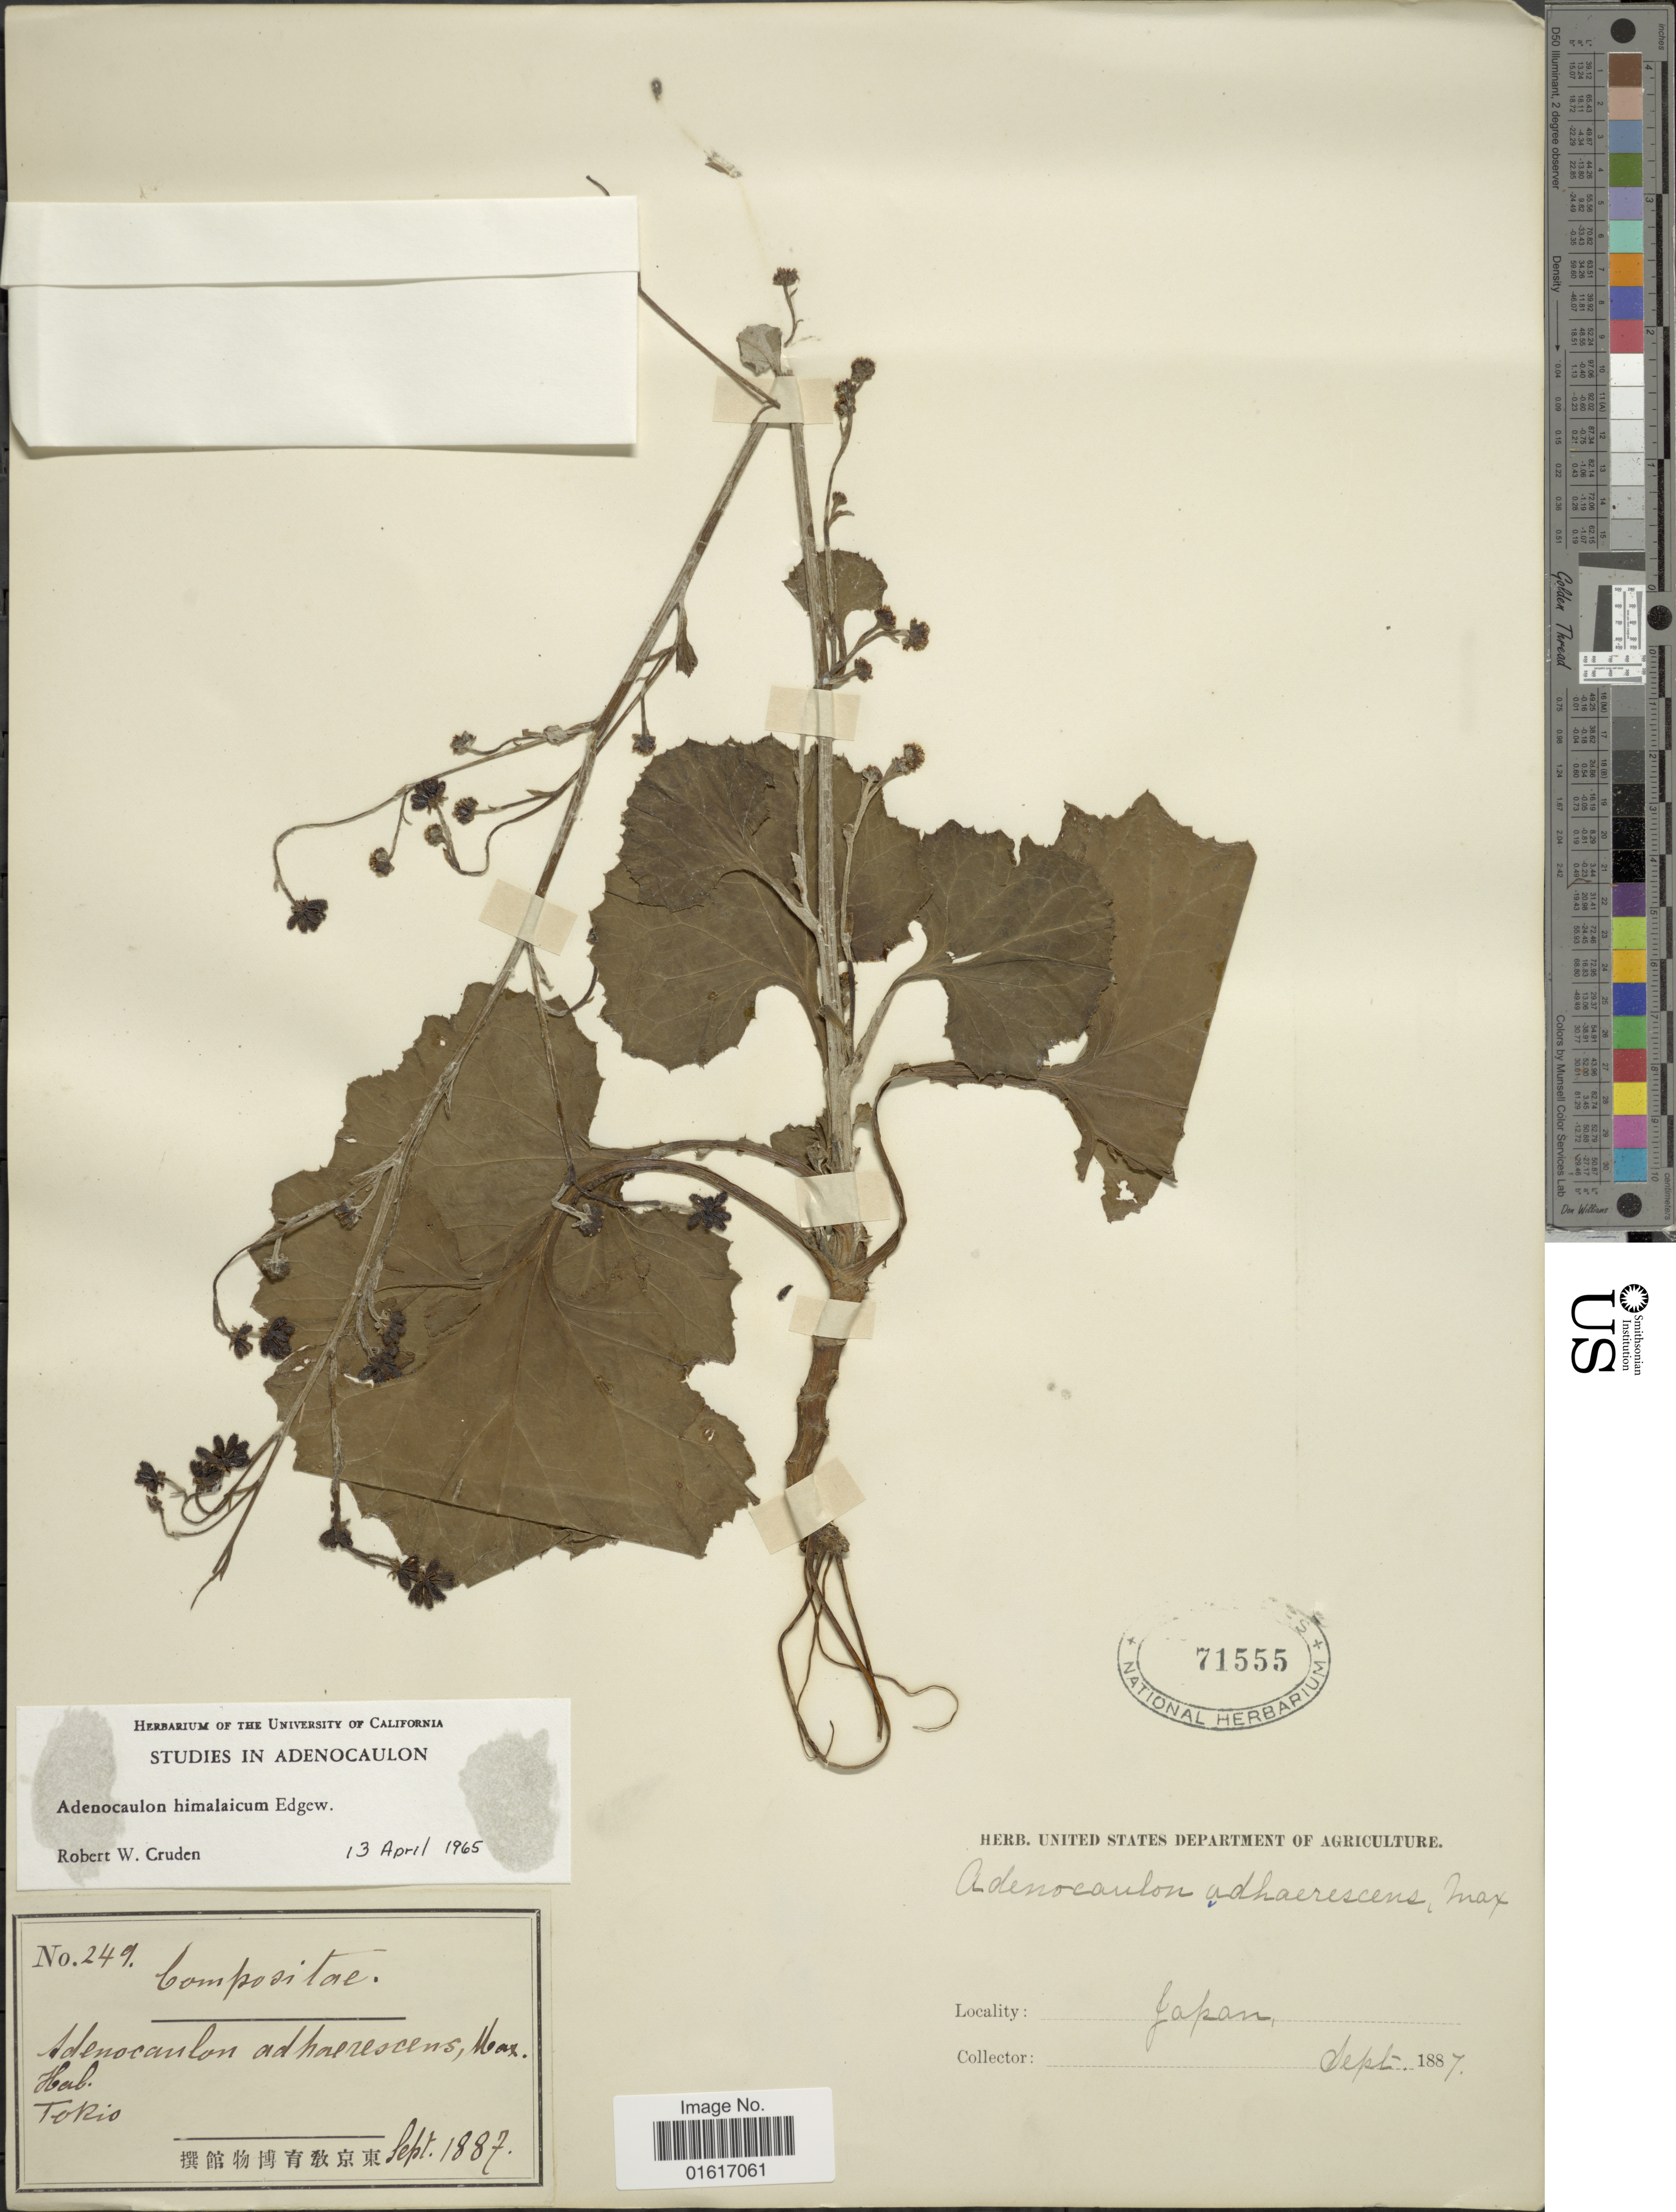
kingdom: Plantae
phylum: Tracheophyta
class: Magnoliopsida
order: Asterales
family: Asteraceae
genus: Adenocaulon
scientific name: Adenocaulon himalaicum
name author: Edgew.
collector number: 249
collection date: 1887-08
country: Japan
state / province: Tokyo, Federal City of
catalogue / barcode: US 71555